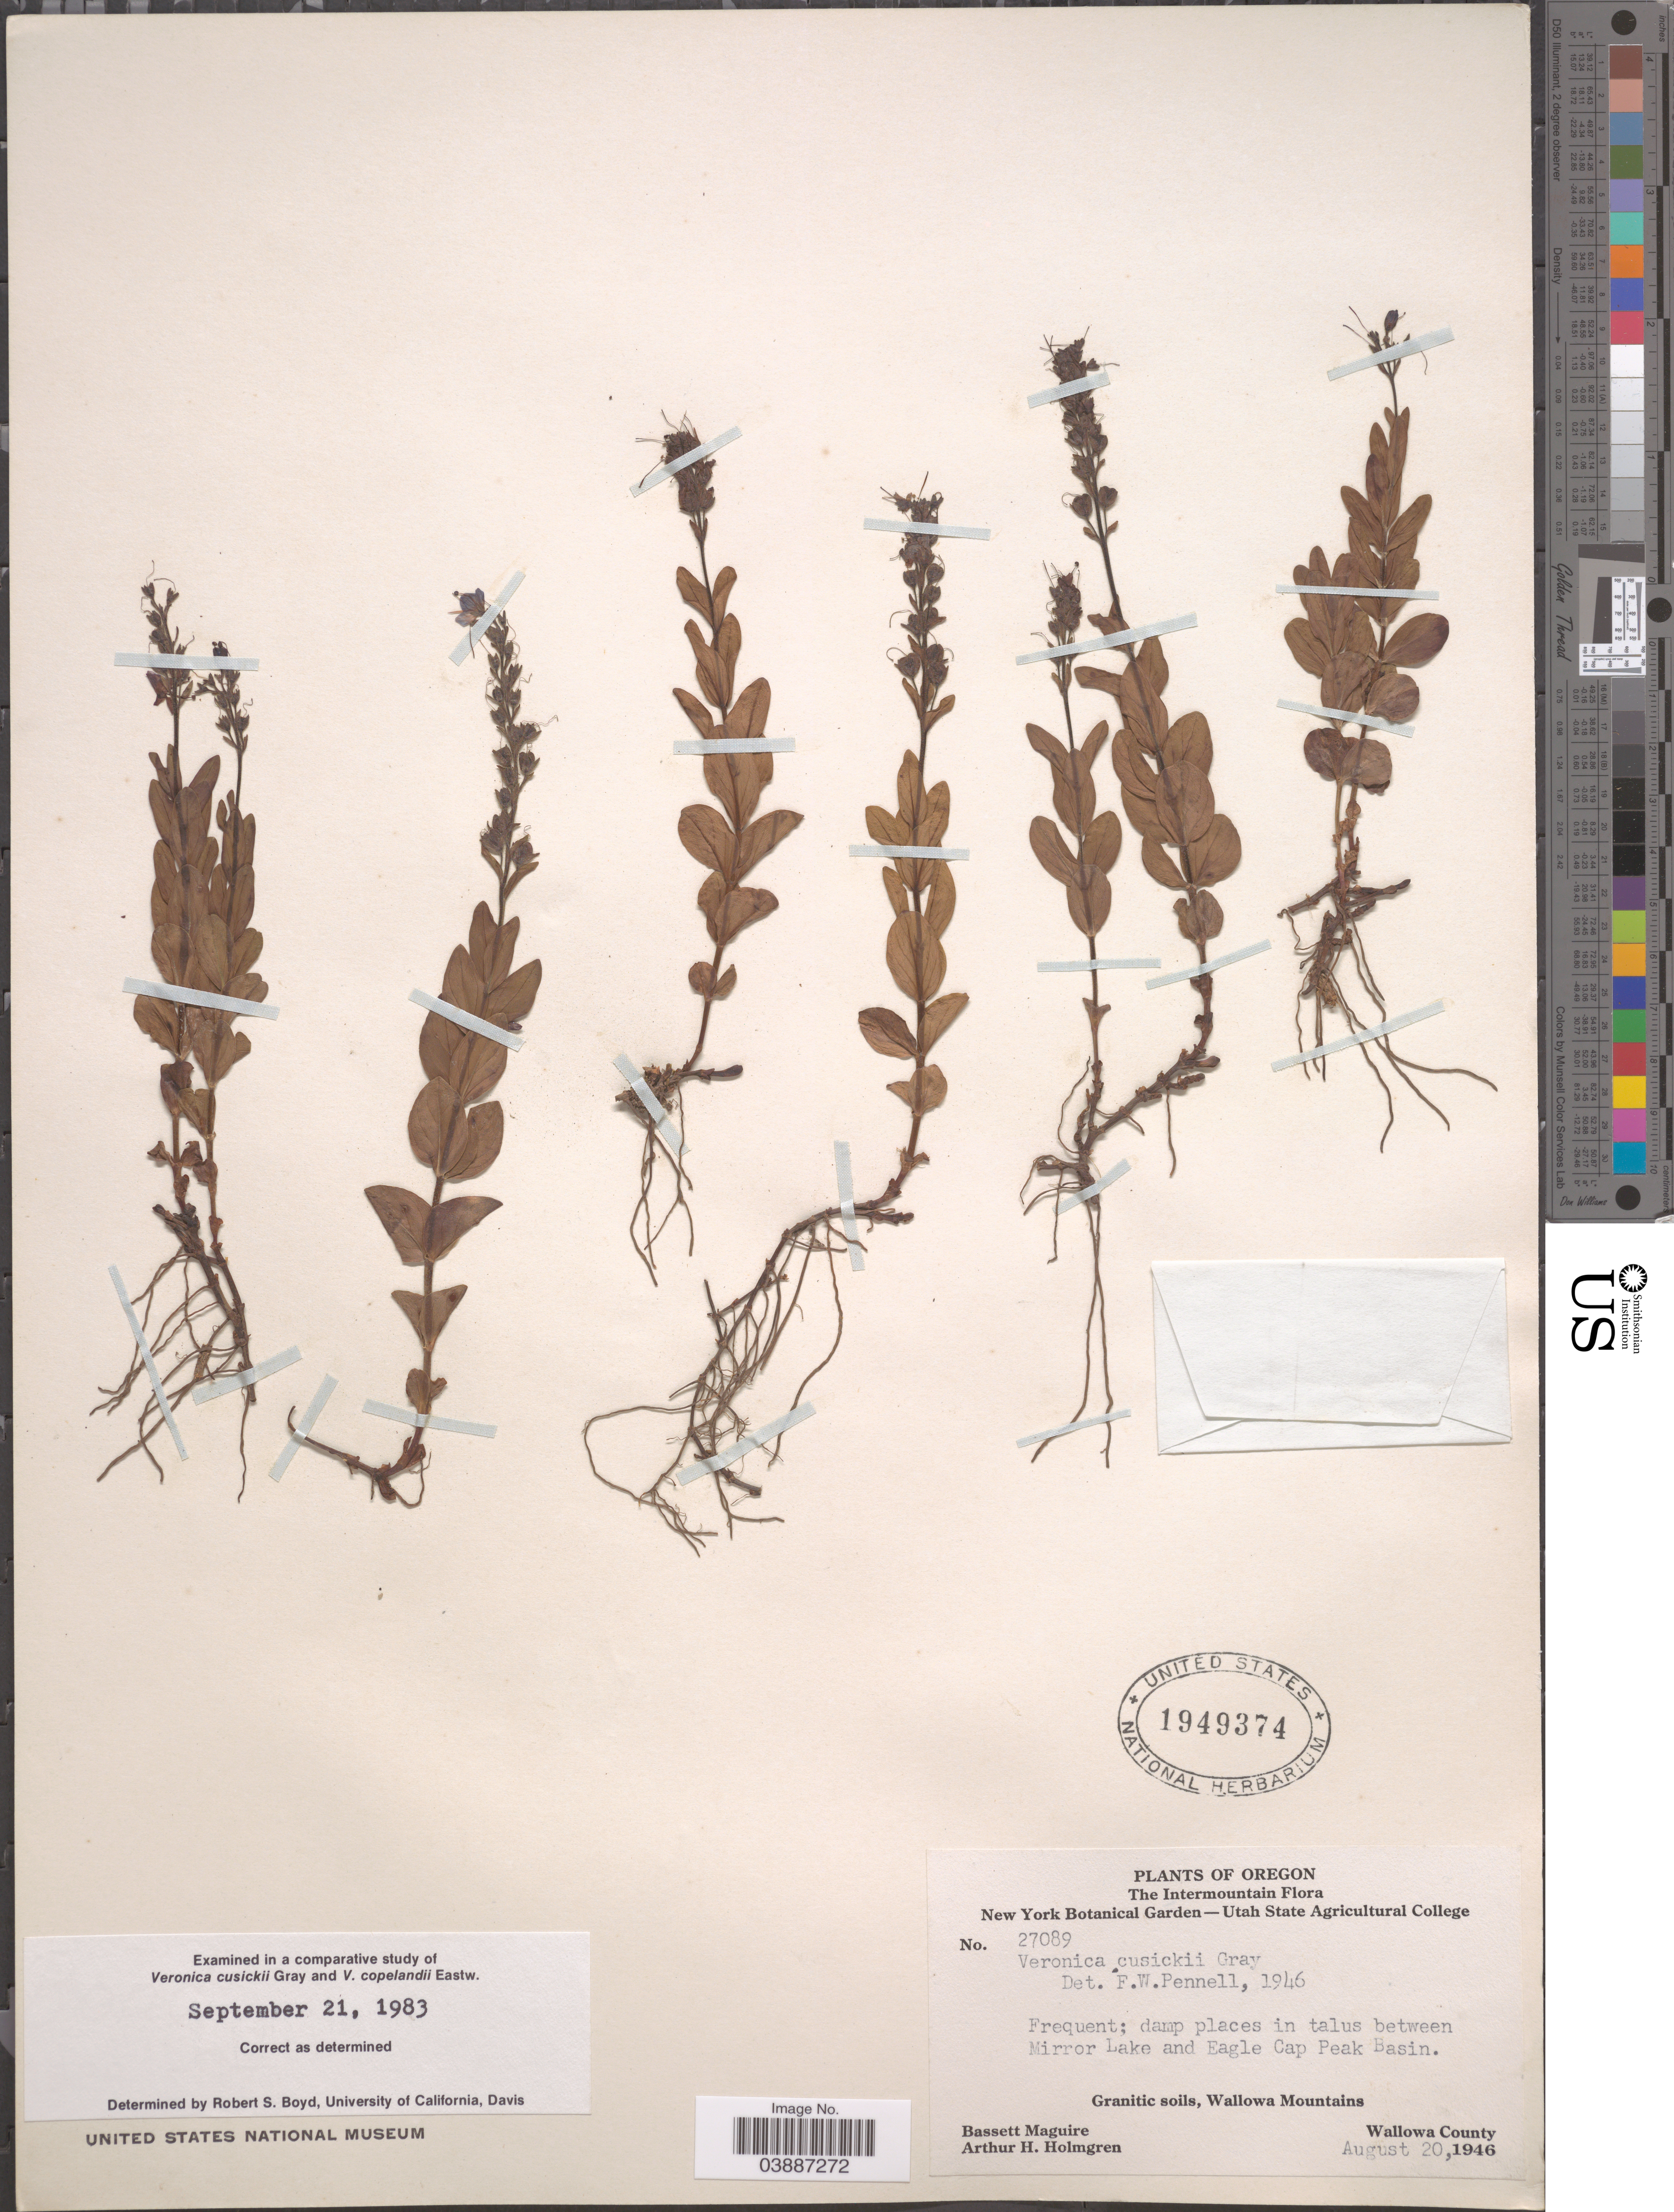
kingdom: Plantae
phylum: Tracheophyta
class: Magnoliopsida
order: Lamiales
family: Plantaginaceae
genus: Veronica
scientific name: Veronica cusickii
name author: A. Gray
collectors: B. Maguire & A. H. Holmgren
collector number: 27089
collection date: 1946-08-20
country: United States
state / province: Oregon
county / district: Wallowa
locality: The Intermountain. In talus between Mirror Lake and Eagle Cap Peak Basin. Wallowa Mountains. Wallowa County.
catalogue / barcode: US 1949374